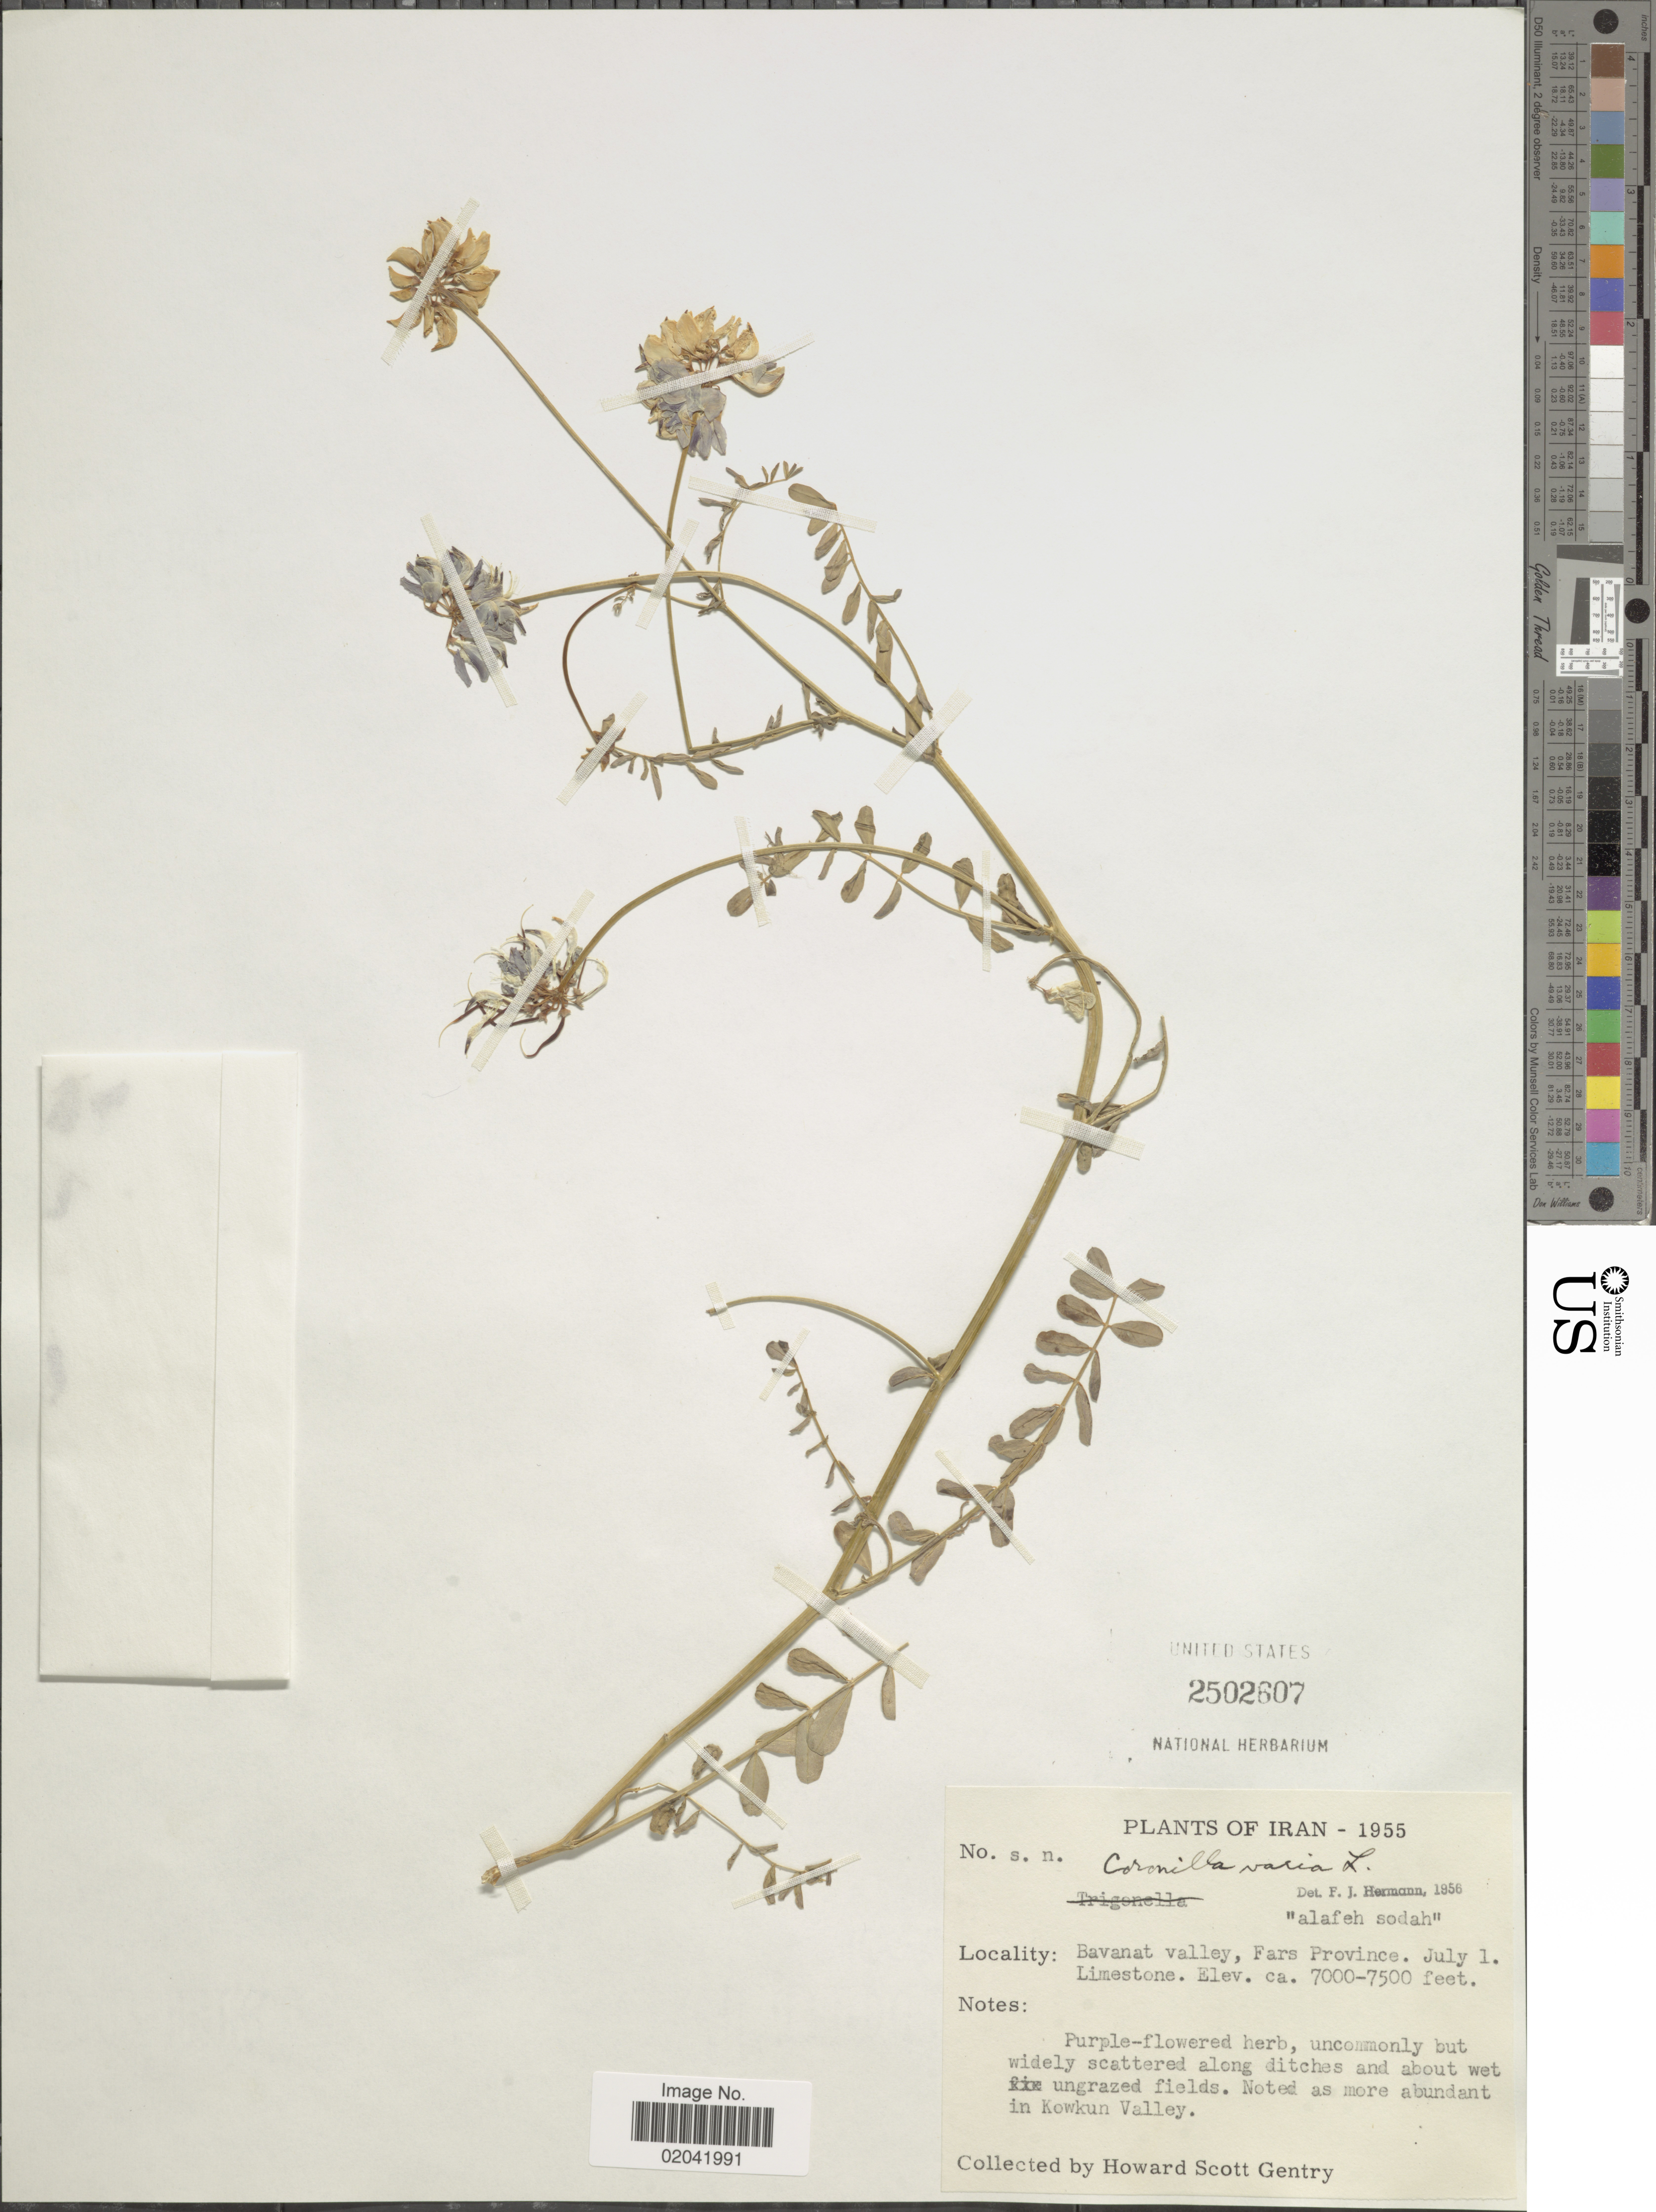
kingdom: Plantae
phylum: Tracheophyta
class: Magnoliopsida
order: Fabales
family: Fabaceae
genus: Coronilla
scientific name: Coronilla varia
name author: L.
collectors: H. S. Gentry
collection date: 1955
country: Iran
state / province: Fars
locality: Bavanat valley, Limestone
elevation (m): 2134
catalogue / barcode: US 2502607